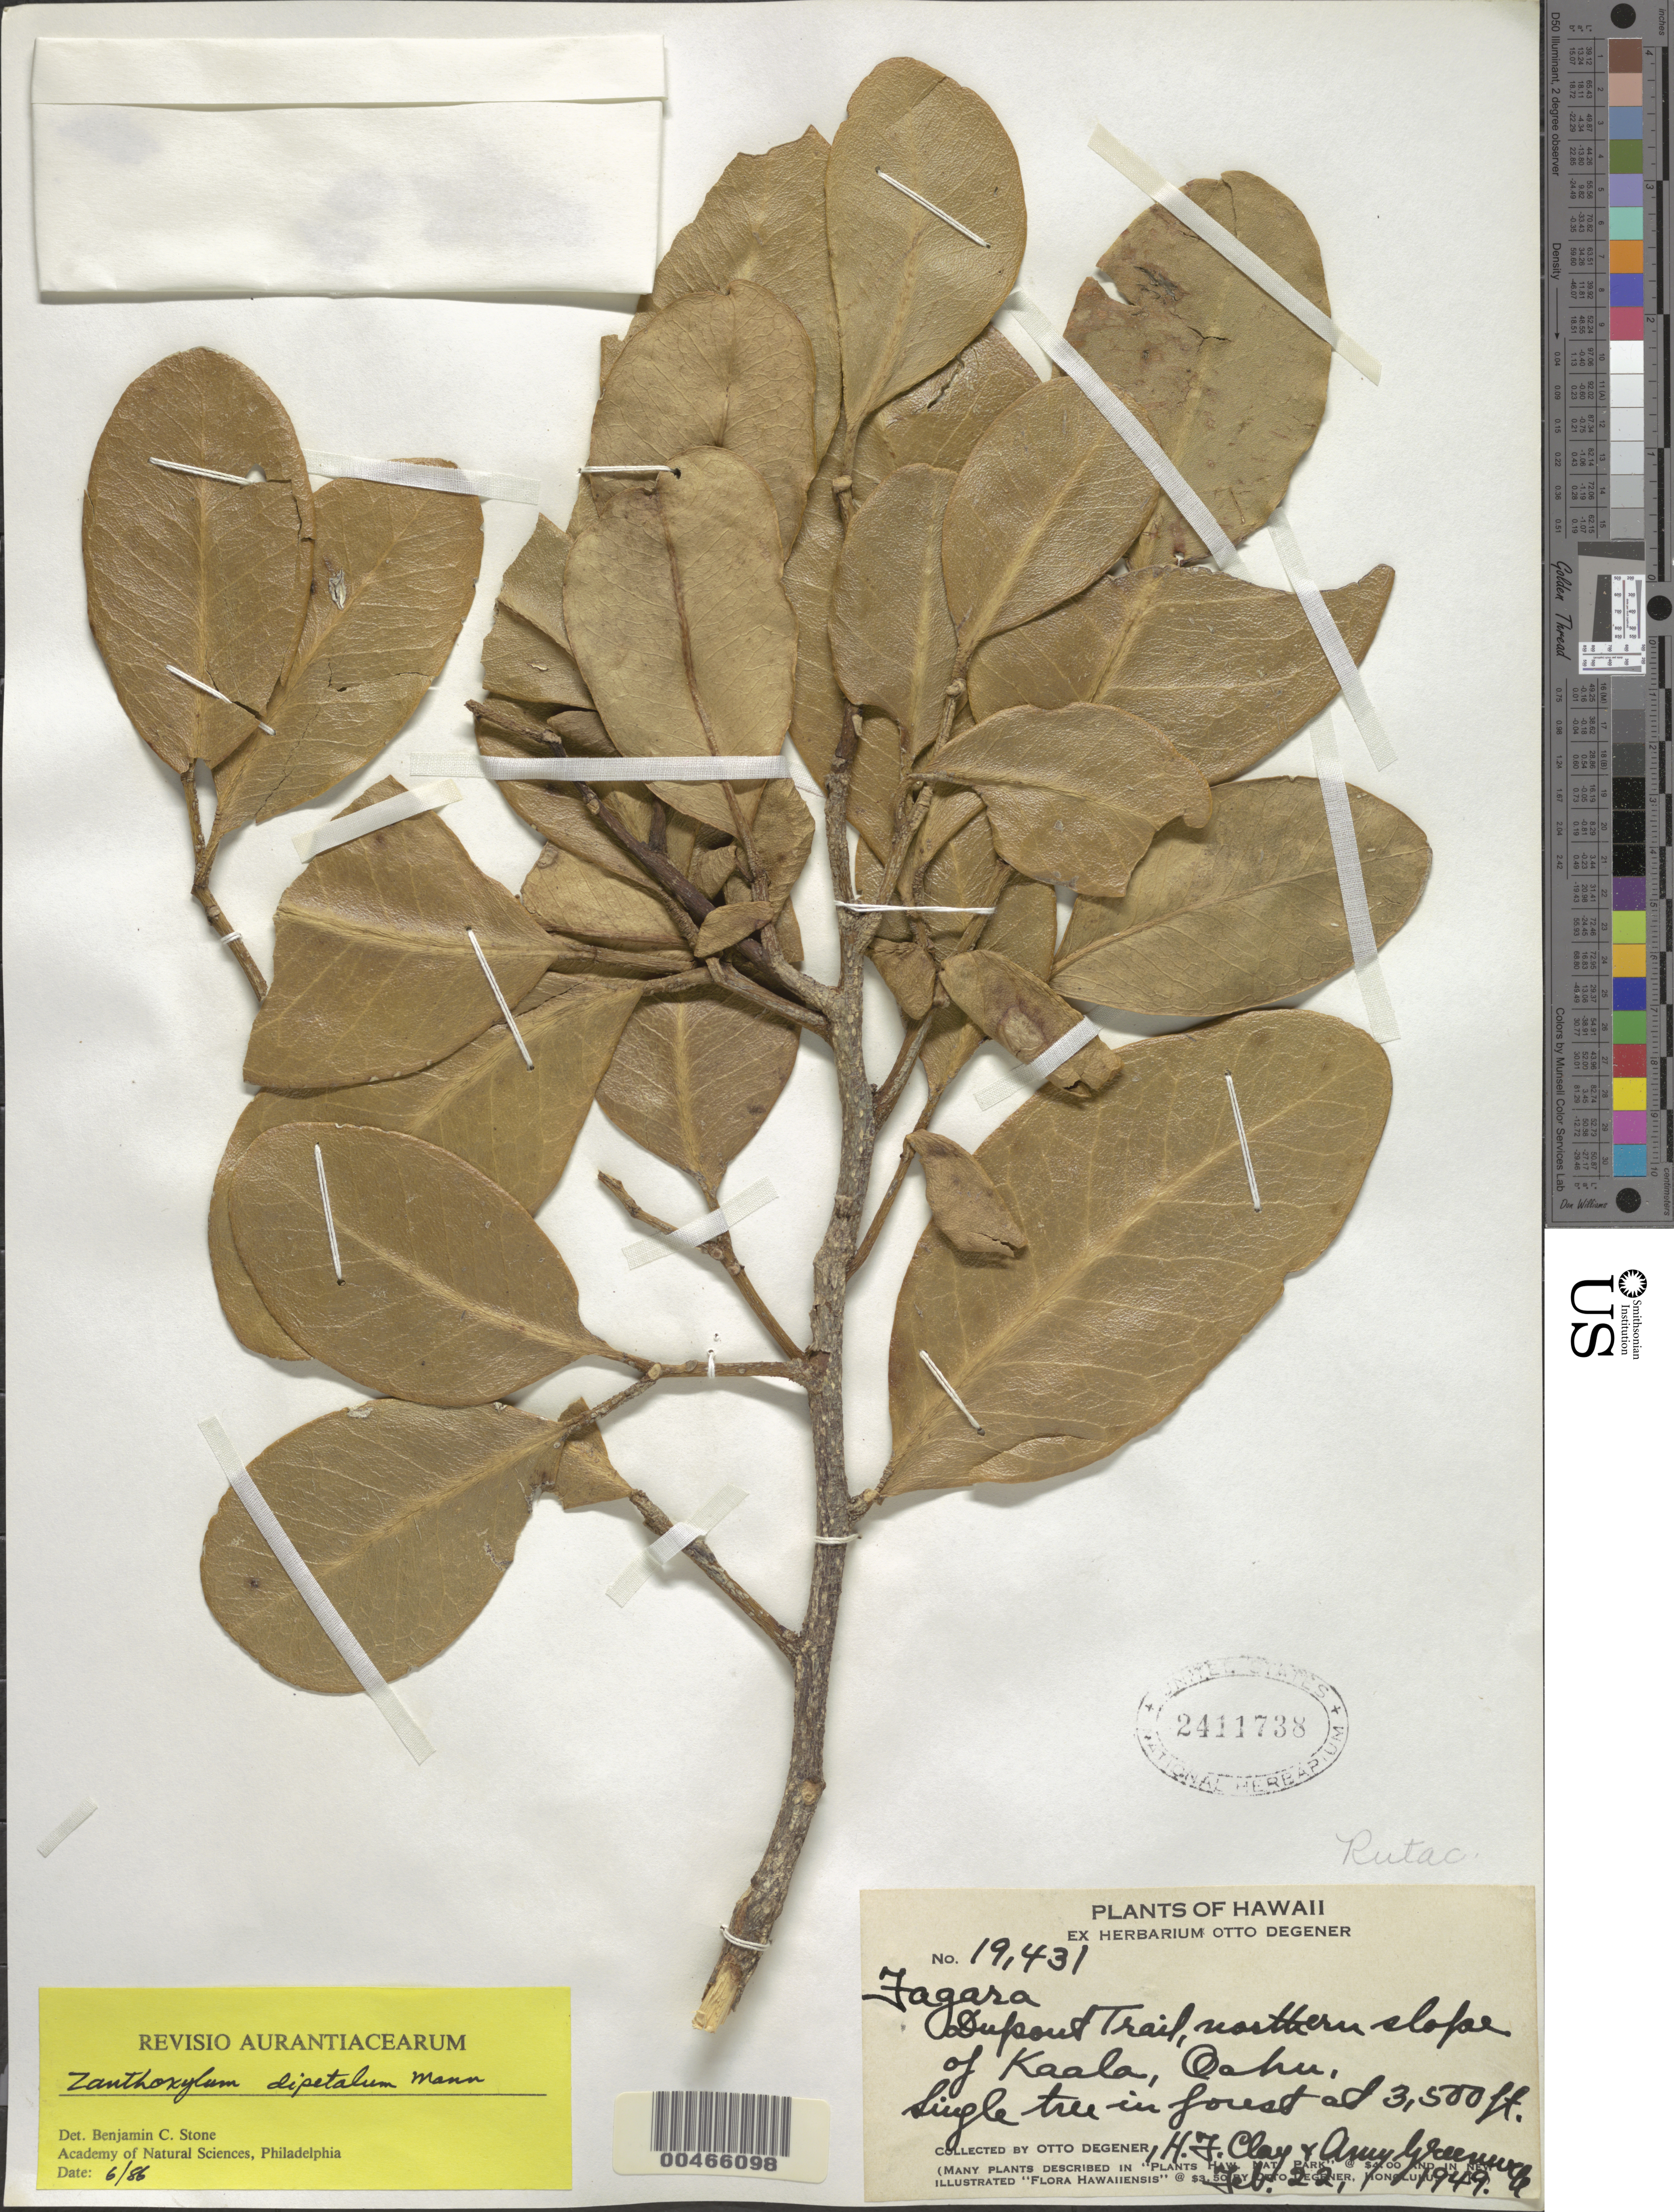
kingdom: Plantae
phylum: Tracheophyta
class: Magnoliopsida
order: Sapindales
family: Rutaceae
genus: Zanthoxylum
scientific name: Zanthoxylum dipetalum var. dipetalum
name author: H. Mann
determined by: Stone, Benjamin C.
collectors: O. Degener, H. Clay & A. B. Greenwell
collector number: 19431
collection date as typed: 22 Feb 1949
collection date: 1949-02-22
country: United States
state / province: Hawaii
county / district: Honolulu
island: Oahu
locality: Dupont Trail, northern slope of Kaala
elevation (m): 1067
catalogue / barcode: US 2411738